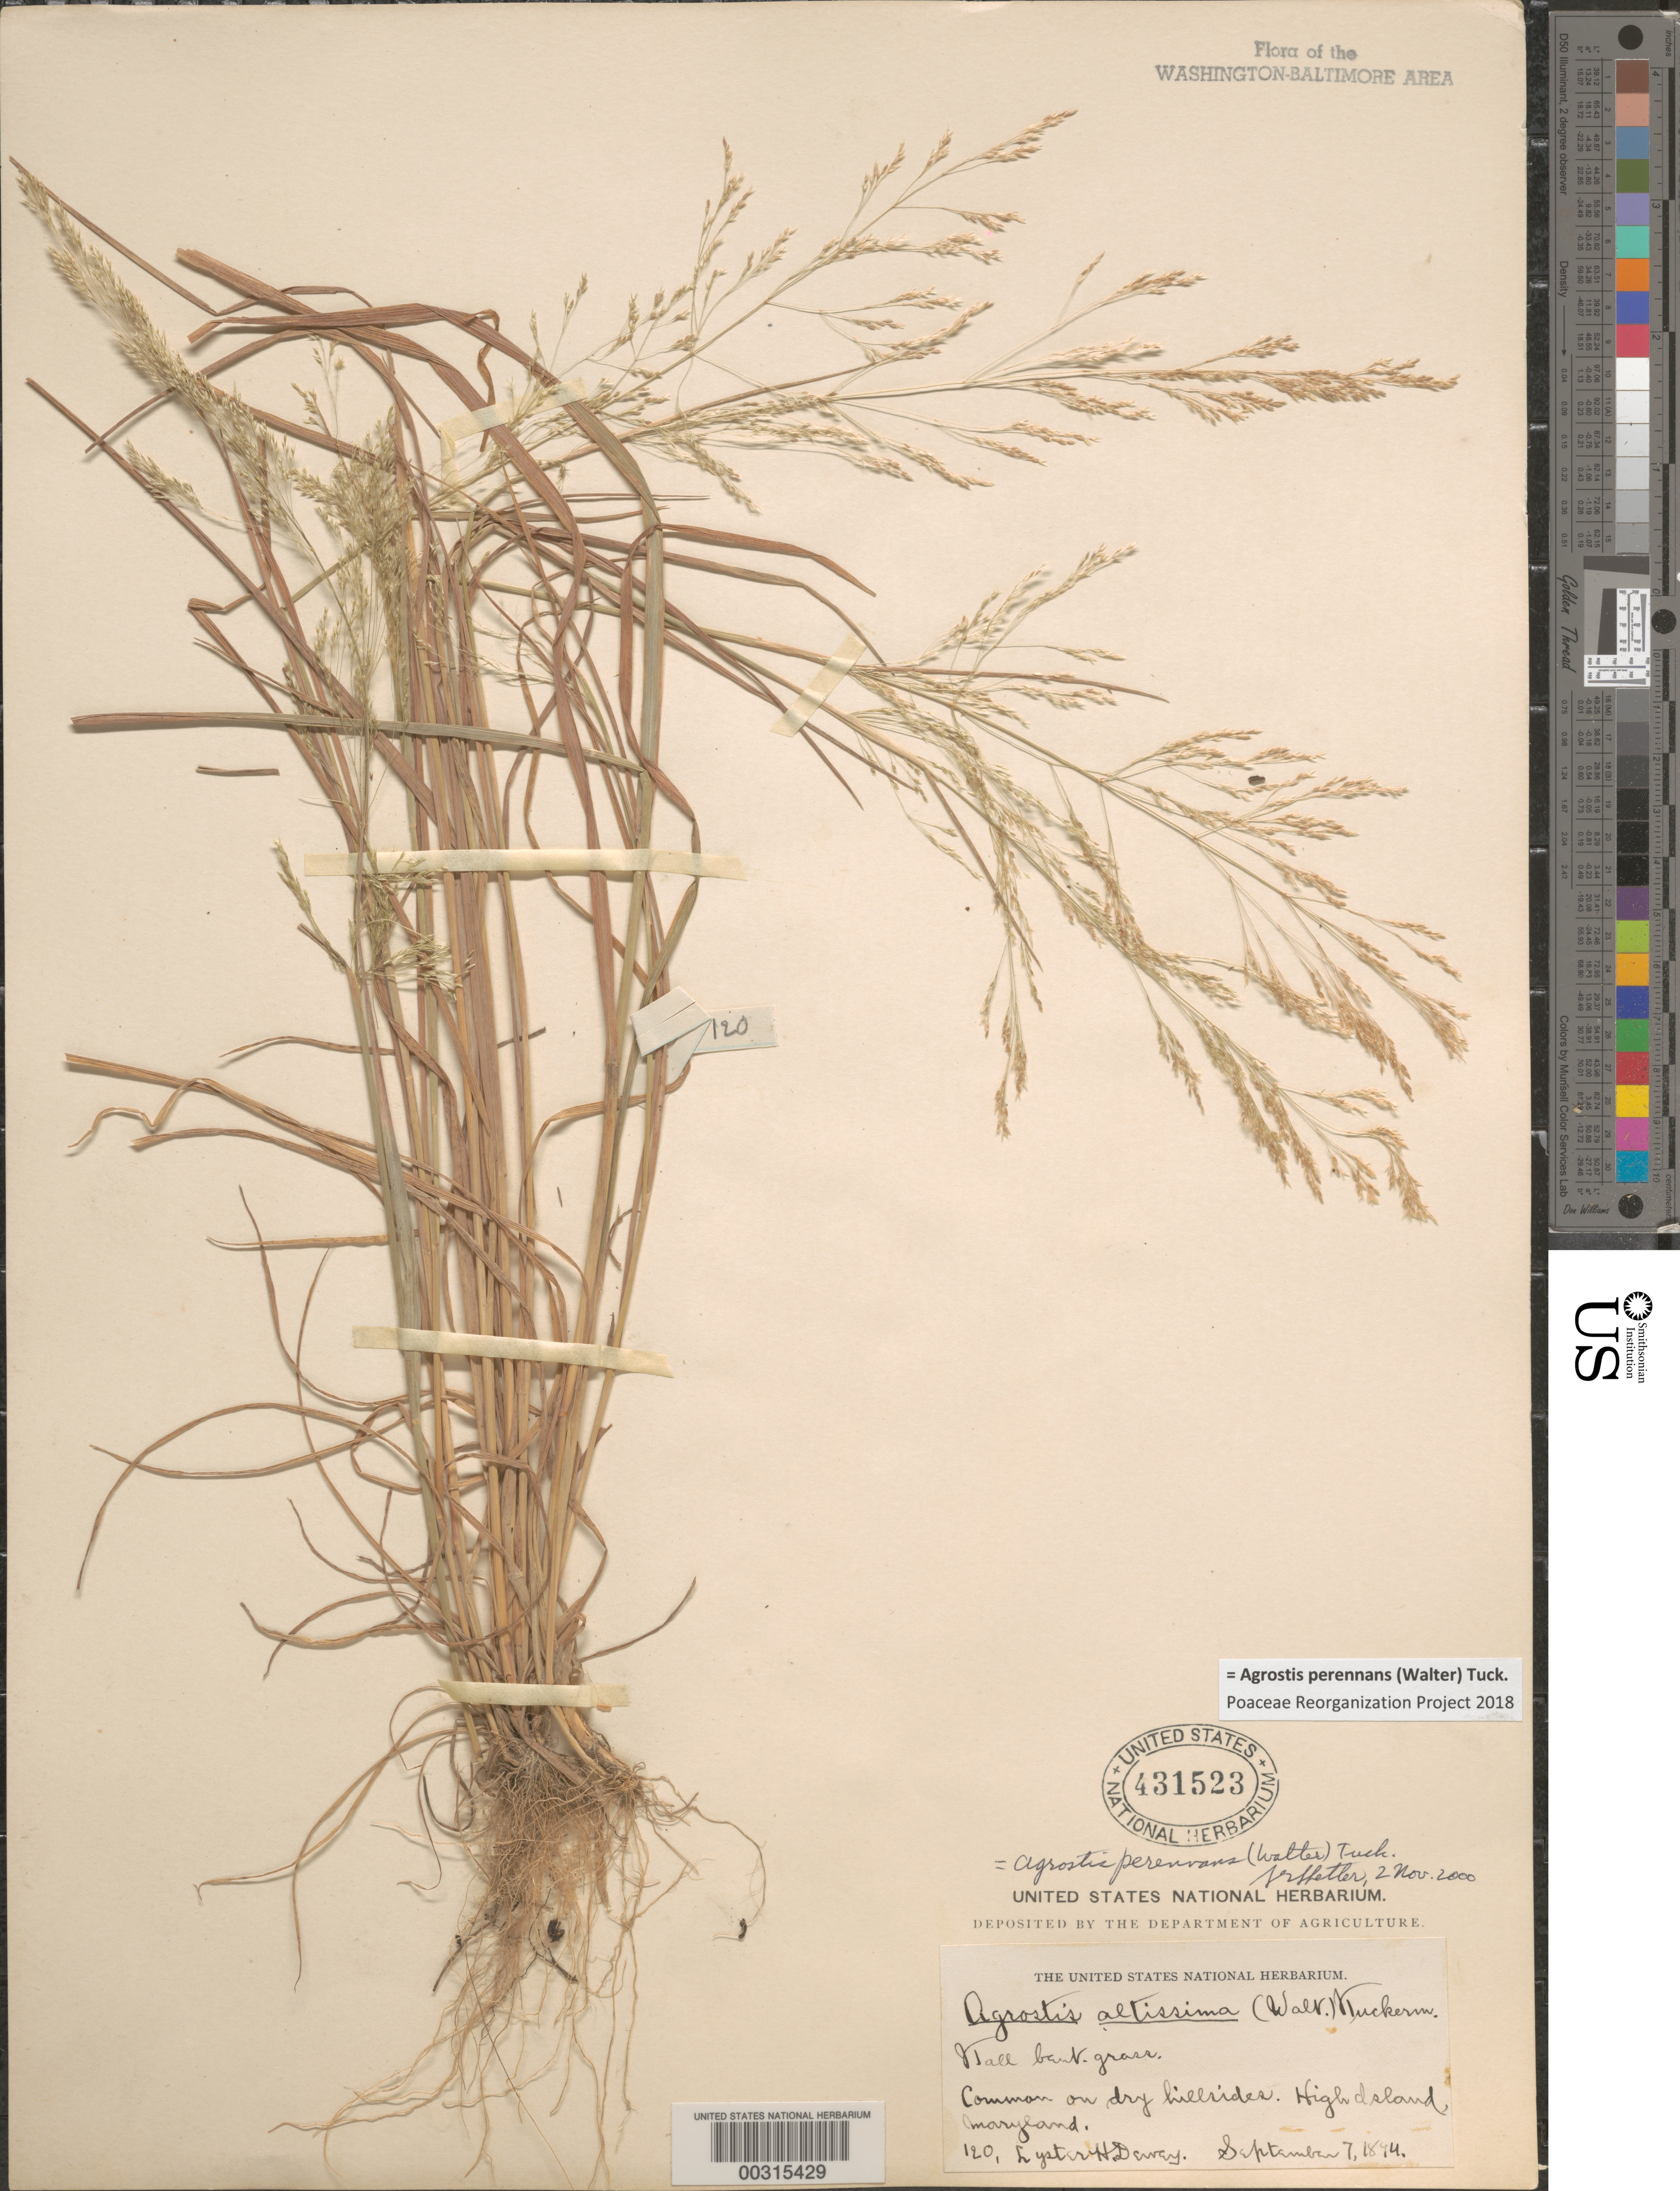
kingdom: Plantae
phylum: Tracheophyta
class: Liliopsida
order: Poales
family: Poaceae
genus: Agrostis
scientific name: Agrostis perennans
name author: (Walter) Tuck.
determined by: Poaceae Reorganization Project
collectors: L. H. Dewey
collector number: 120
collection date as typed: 07 Sep 1894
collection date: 1894-09-07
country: United States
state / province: Maryland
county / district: Montgomery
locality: High Island C. & O. Canal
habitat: On dry hillside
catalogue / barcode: US 431523